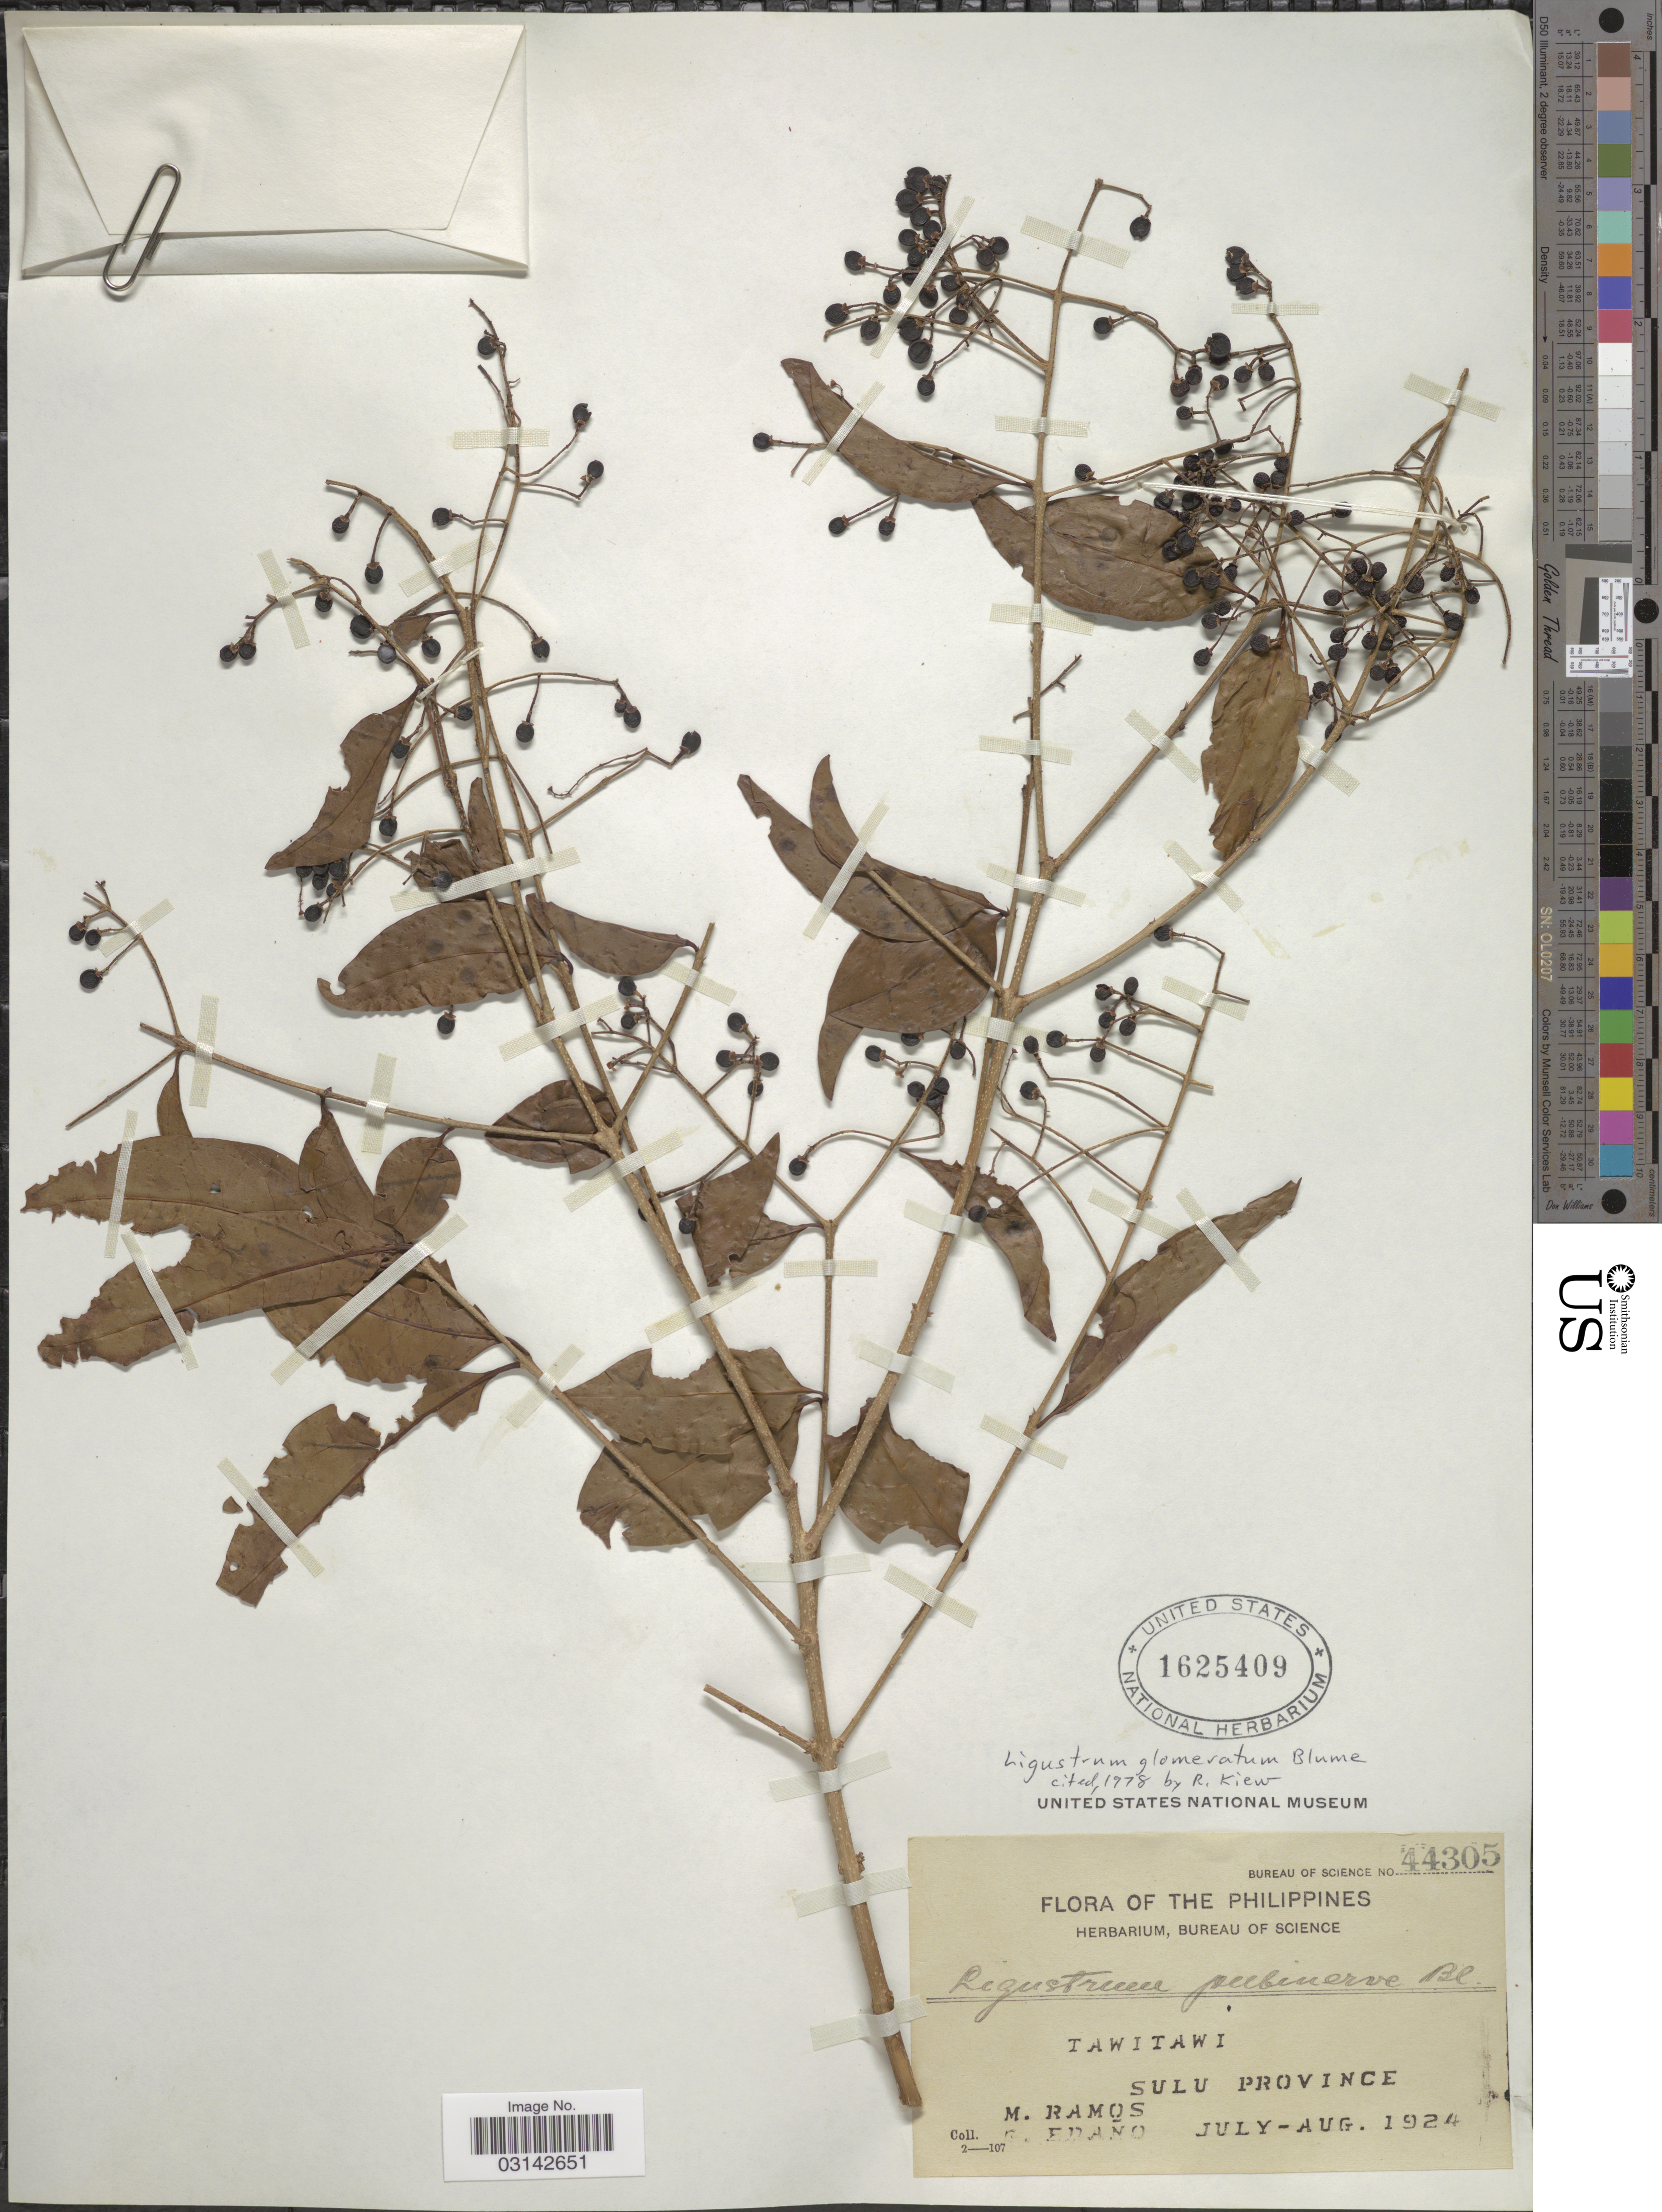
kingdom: Plantae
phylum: Tracheophyta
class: Magnoliopsida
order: Lamiales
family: Oleaceae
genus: Ligustrum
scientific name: Ligustrum sp.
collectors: M. Ramos & G. Edaño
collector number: Bureau of Science 44305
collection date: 1924-07/1924-08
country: Philippines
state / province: Muslim Mindanao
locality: Tawitawi, Sulu Province.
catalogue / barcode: US 1625409